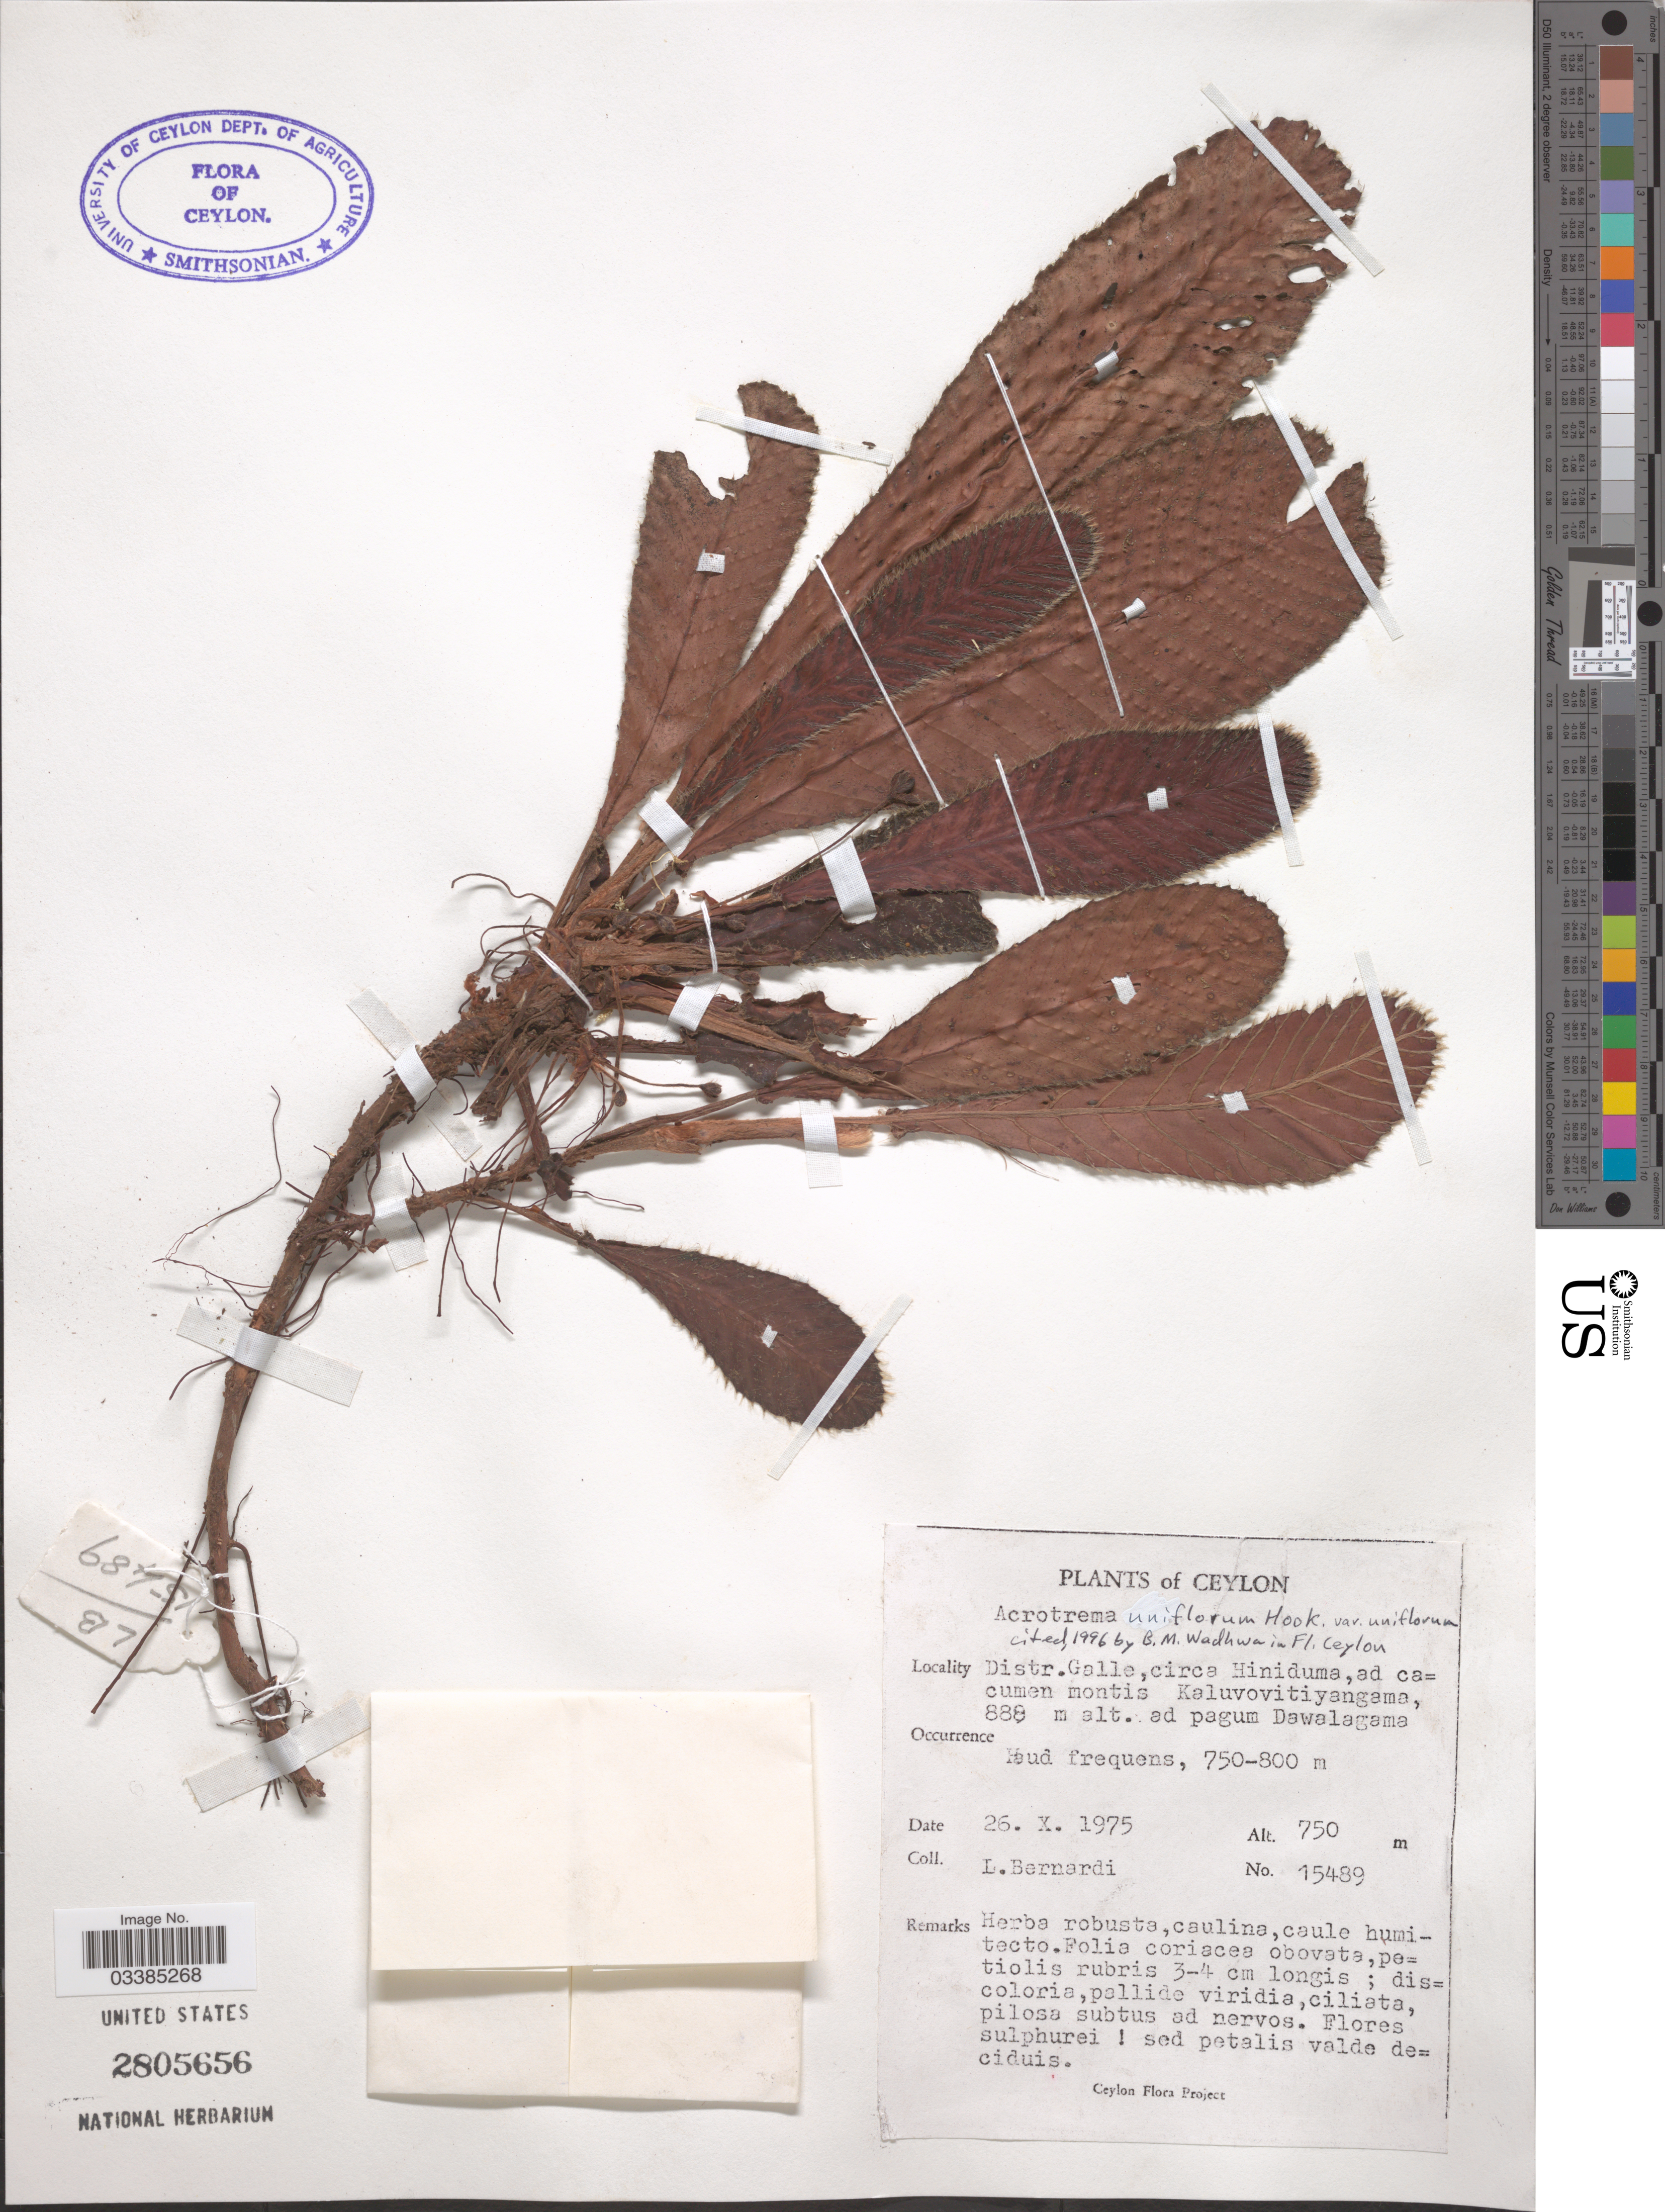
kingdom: Plantae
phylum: Tracheophyta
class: Magnoliopsida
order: Dilleniales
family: Dilleniaceae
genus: Acrotrema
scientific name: Acrotrema uniflorum var. uniflorum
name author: Hook.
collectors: L. Bernardi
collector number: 15489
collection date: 1975-10-26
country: Sri Lanka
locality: Ceylon. Distr. Galle, circa Hiniduma, ad cacumen montis Kaluvovitiyangama, 888 m alt. ad pagum Dawalagama.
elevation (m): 750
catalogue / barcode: US 2805656